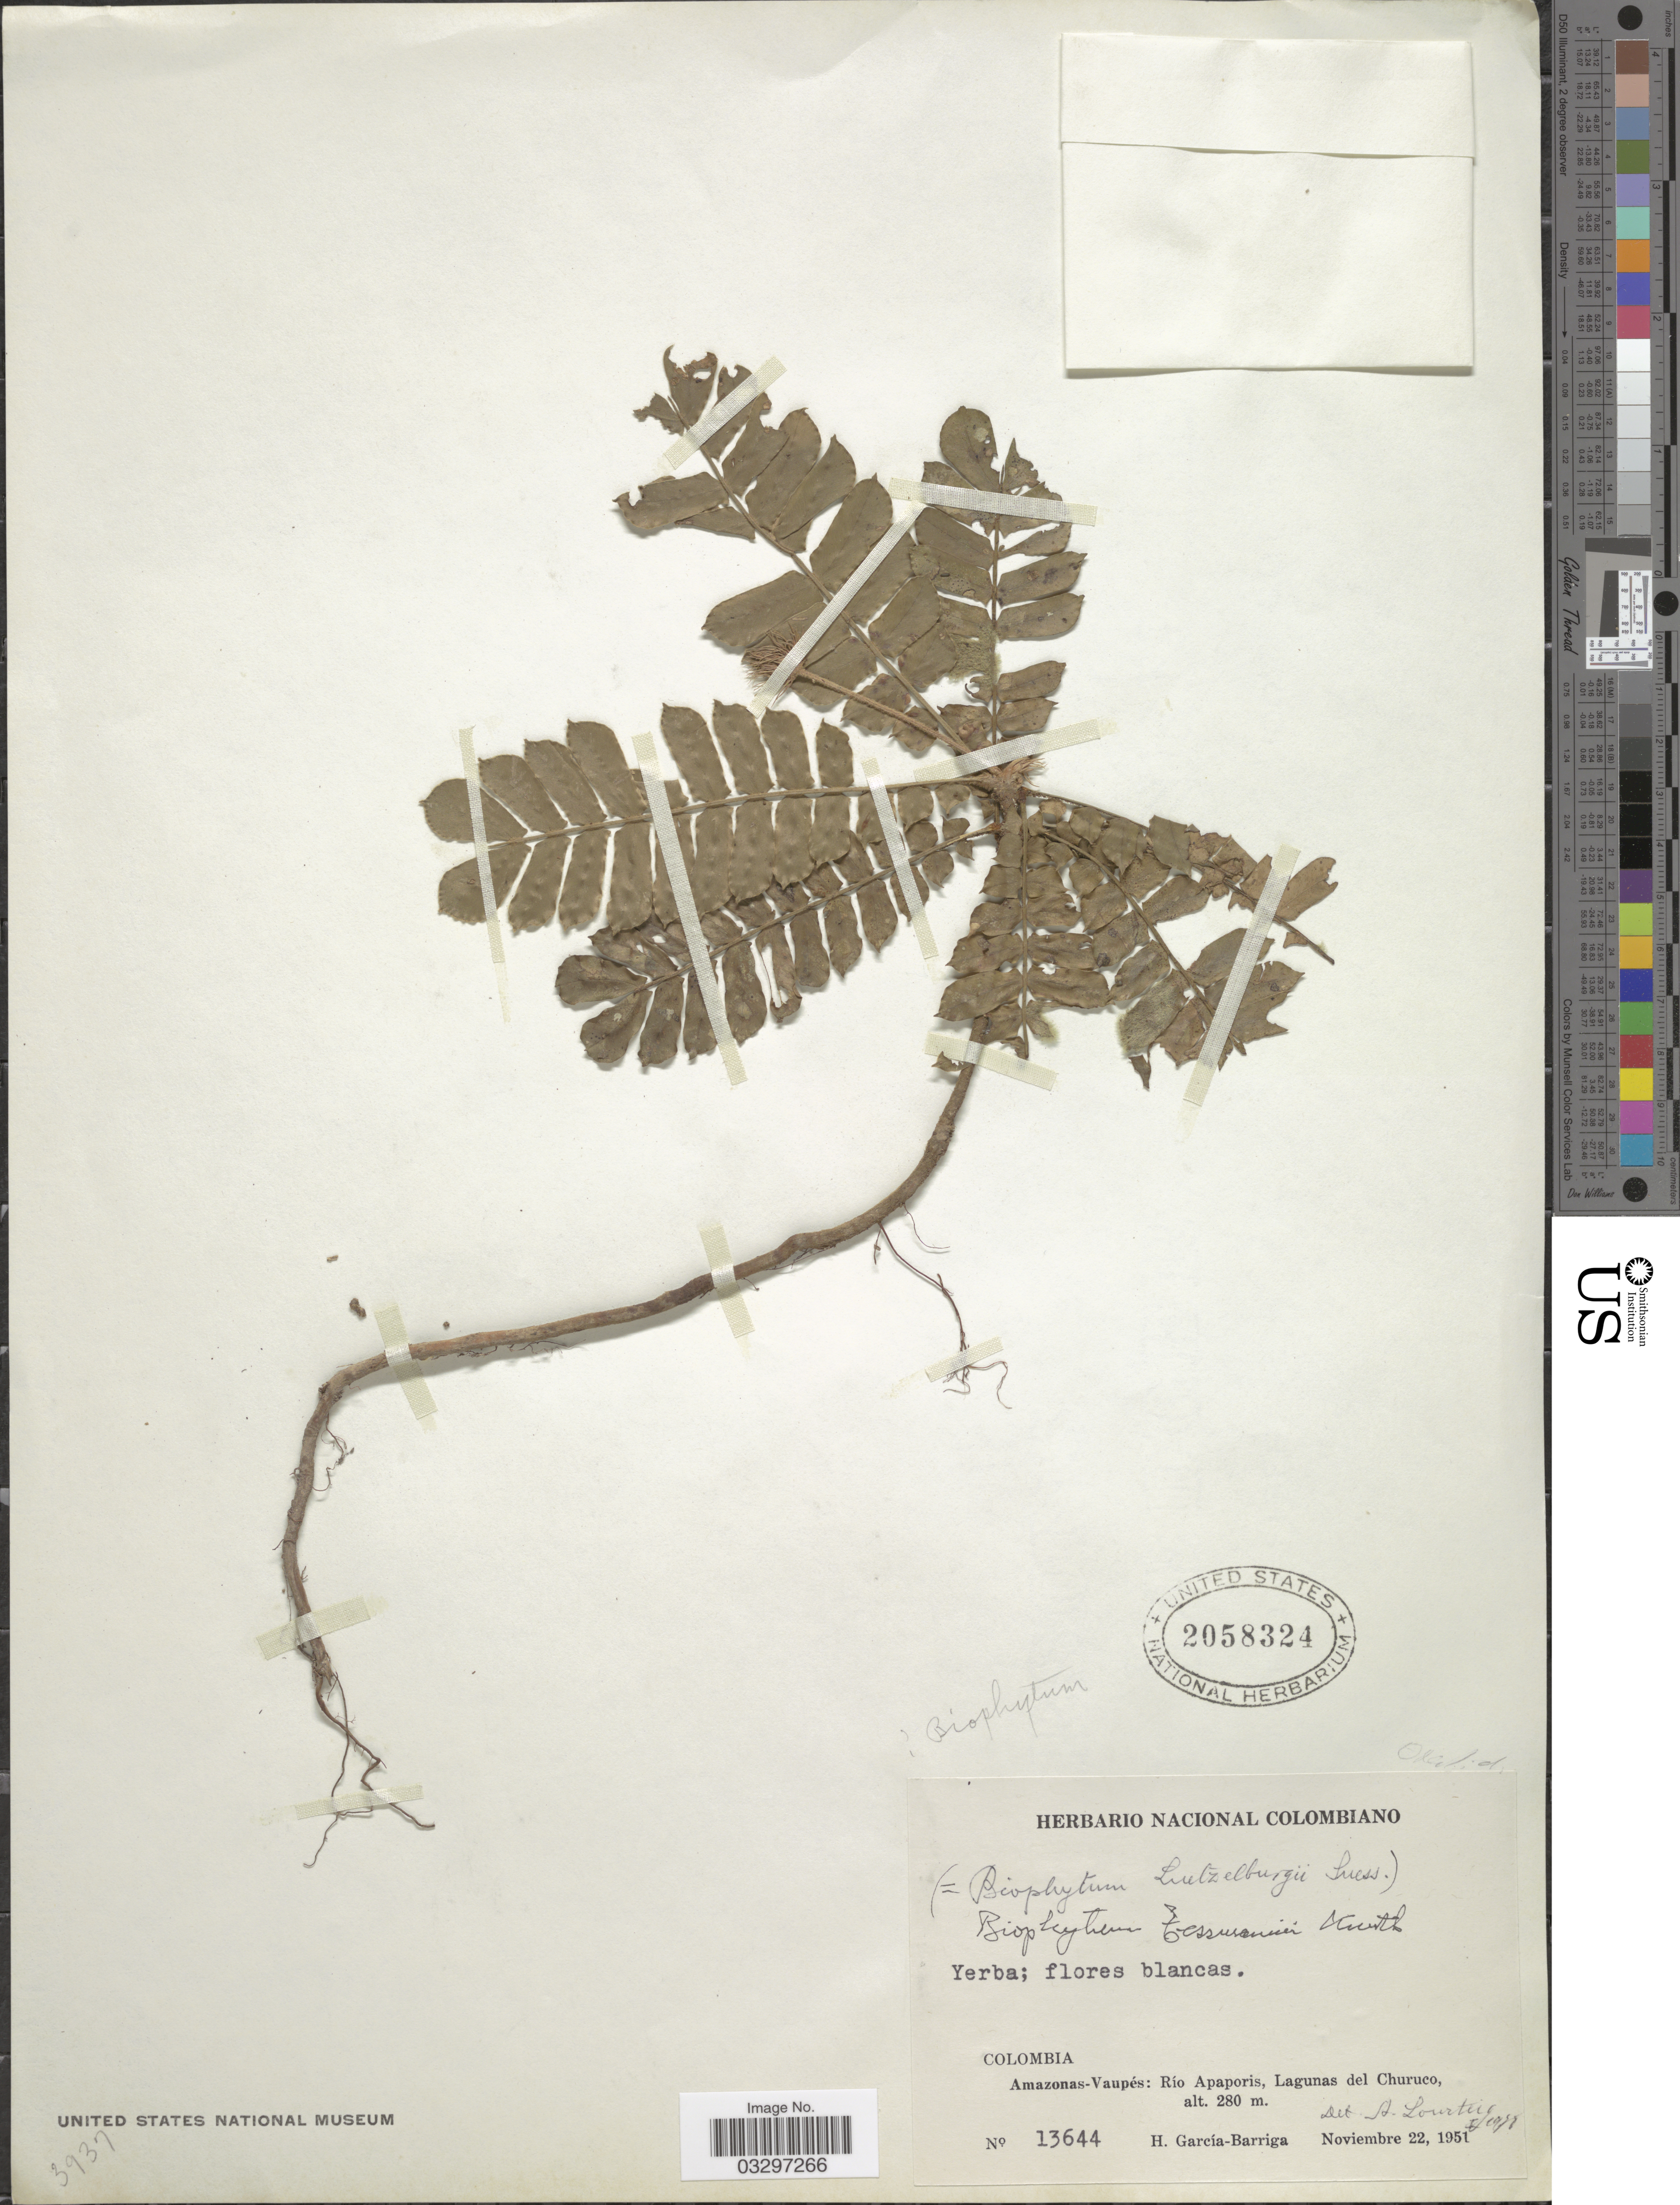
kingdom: Plantae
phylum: Tracheophyta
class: Magnoliopsida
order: Oxalidales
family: Oxalidaceae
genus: Biophytum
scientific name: Biophytum tessmannii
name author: R. Knuth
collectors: H. García Barriga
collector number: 13644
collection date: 1951-11-22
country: Colombia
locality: Amazonas-Vaupés; Río Apaporis, Lagunas del Churuco.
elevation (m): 280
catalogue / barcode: US 2058324